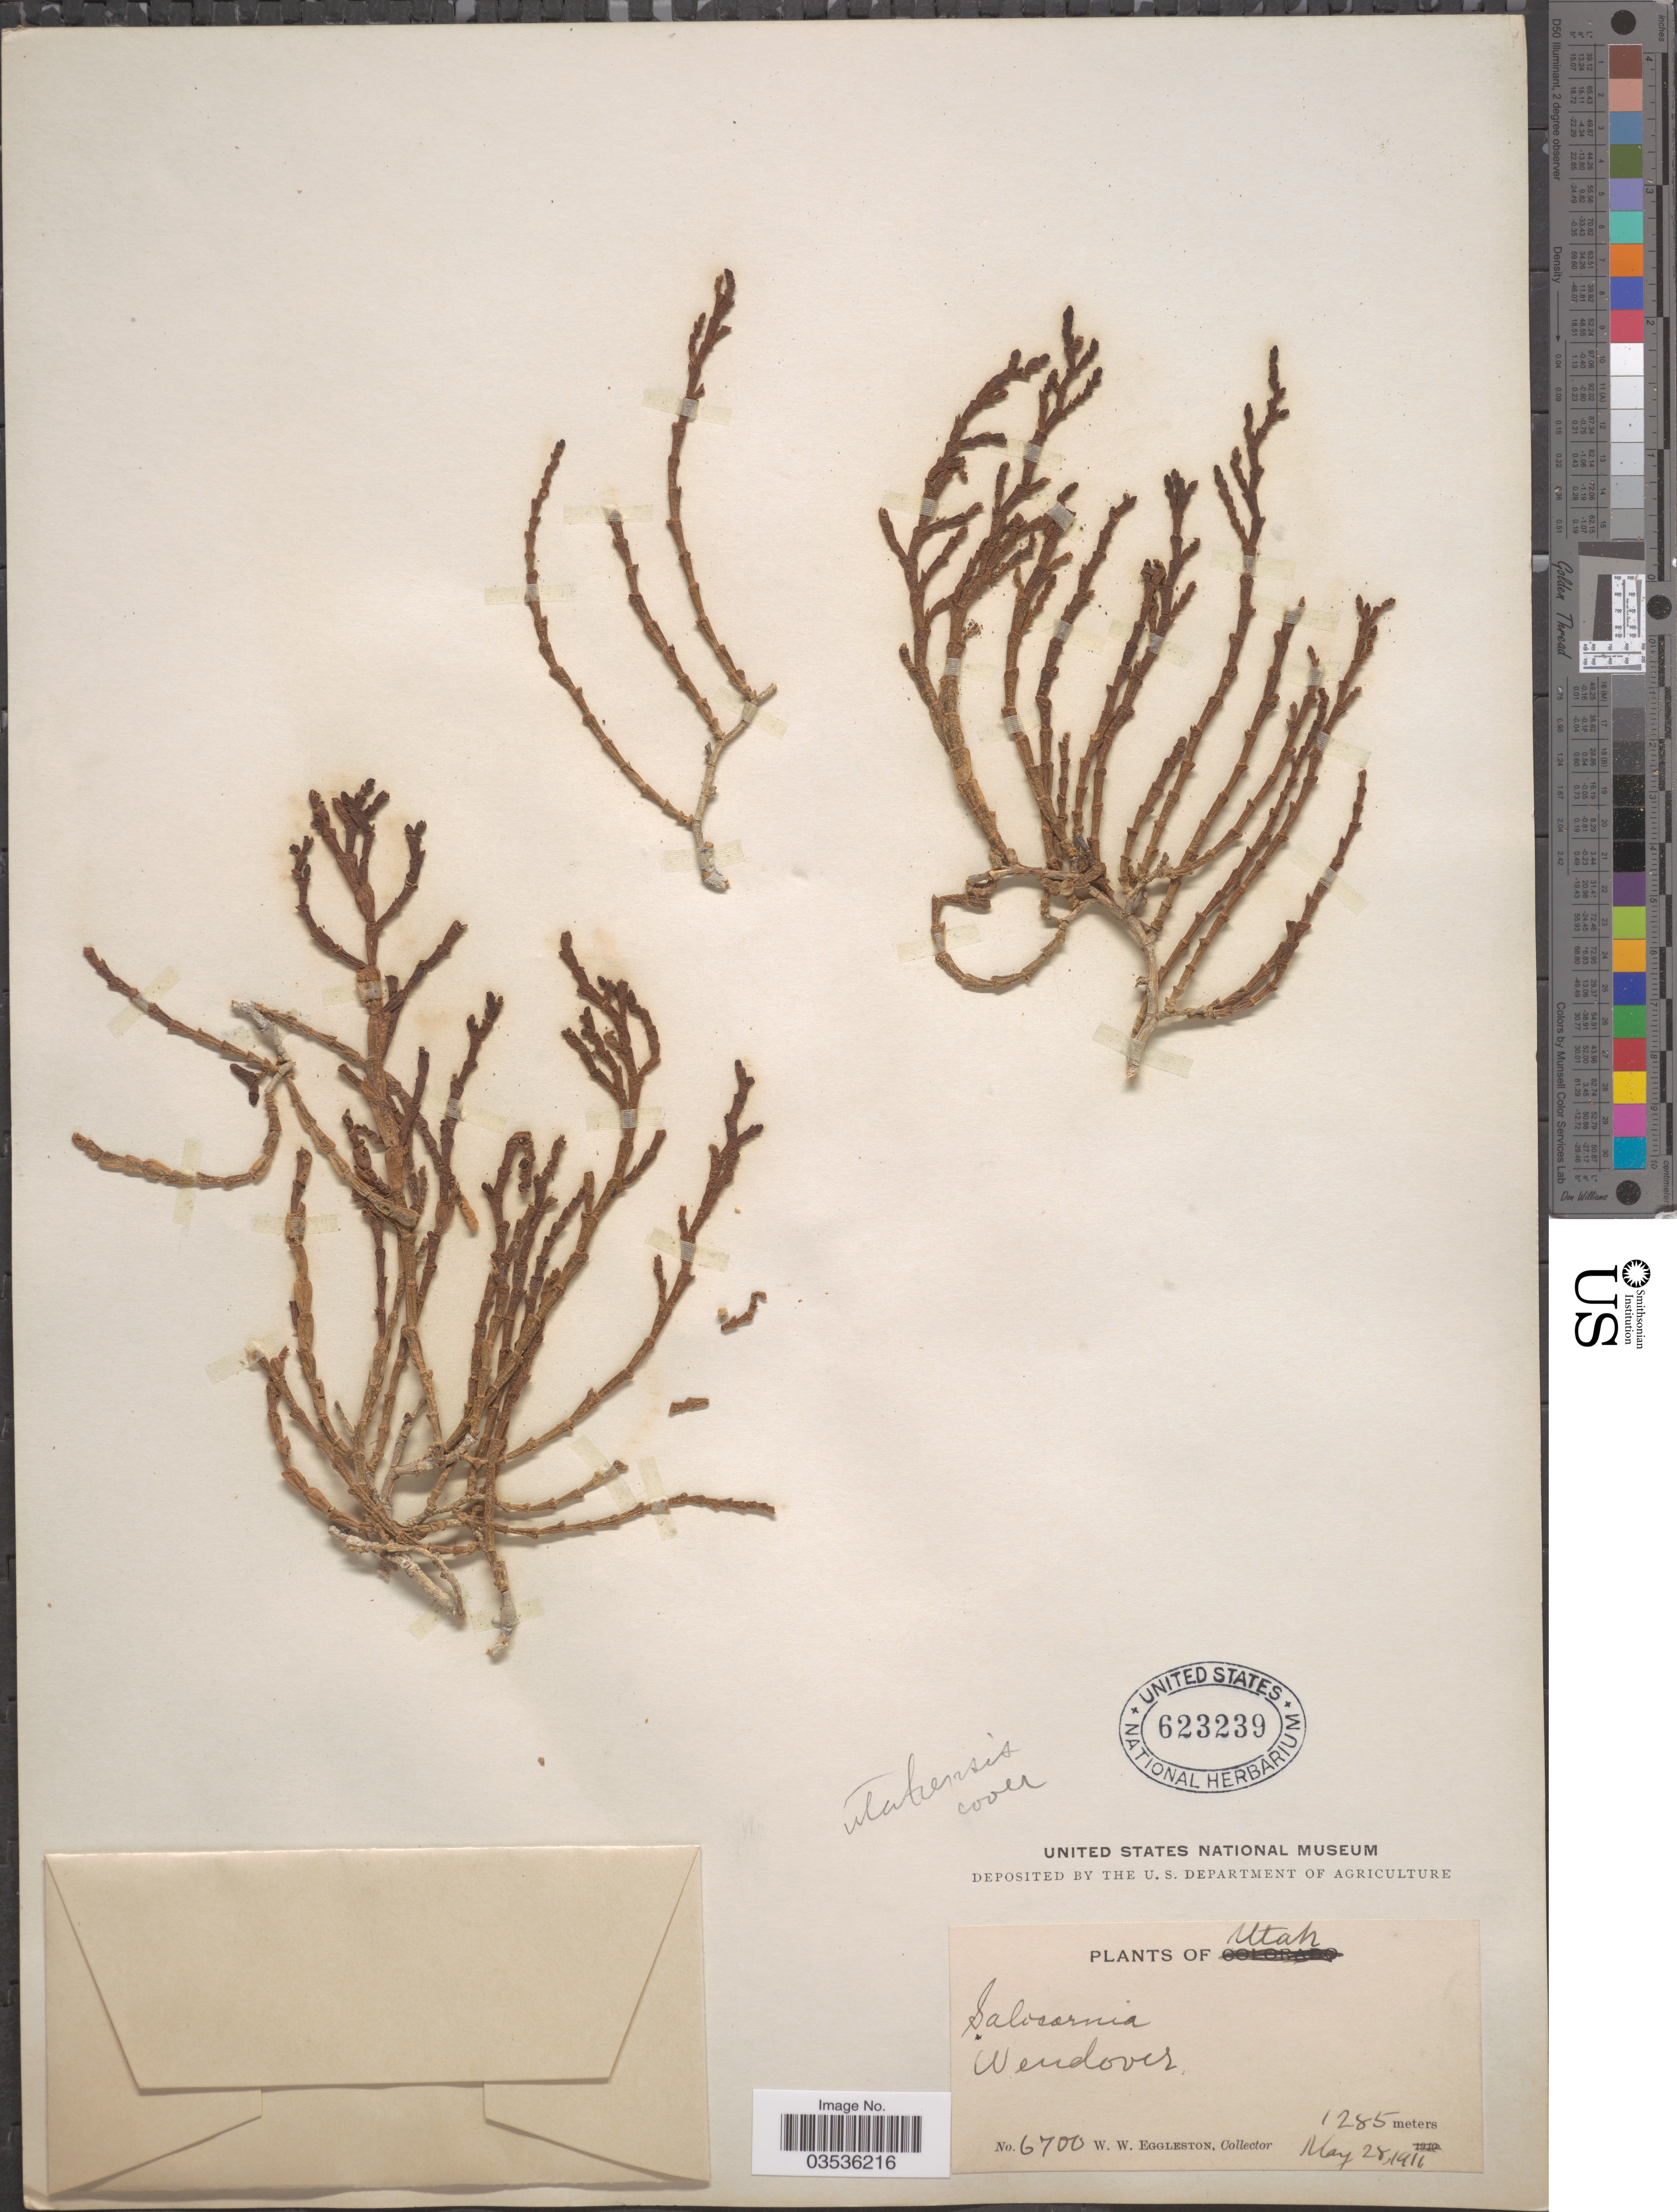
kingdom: Plantae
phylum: Tracheophyta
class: Magnoliopsida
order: Caryophyllales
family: Amaranthaceae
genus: Salicornia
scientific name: Salicornia utahensis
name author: Tidestr.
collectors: W. W. Eggleston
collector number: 6700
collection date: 1916-05-28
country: United States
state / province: Utah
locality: Wendover.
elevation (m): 1285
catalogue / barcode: US 623239